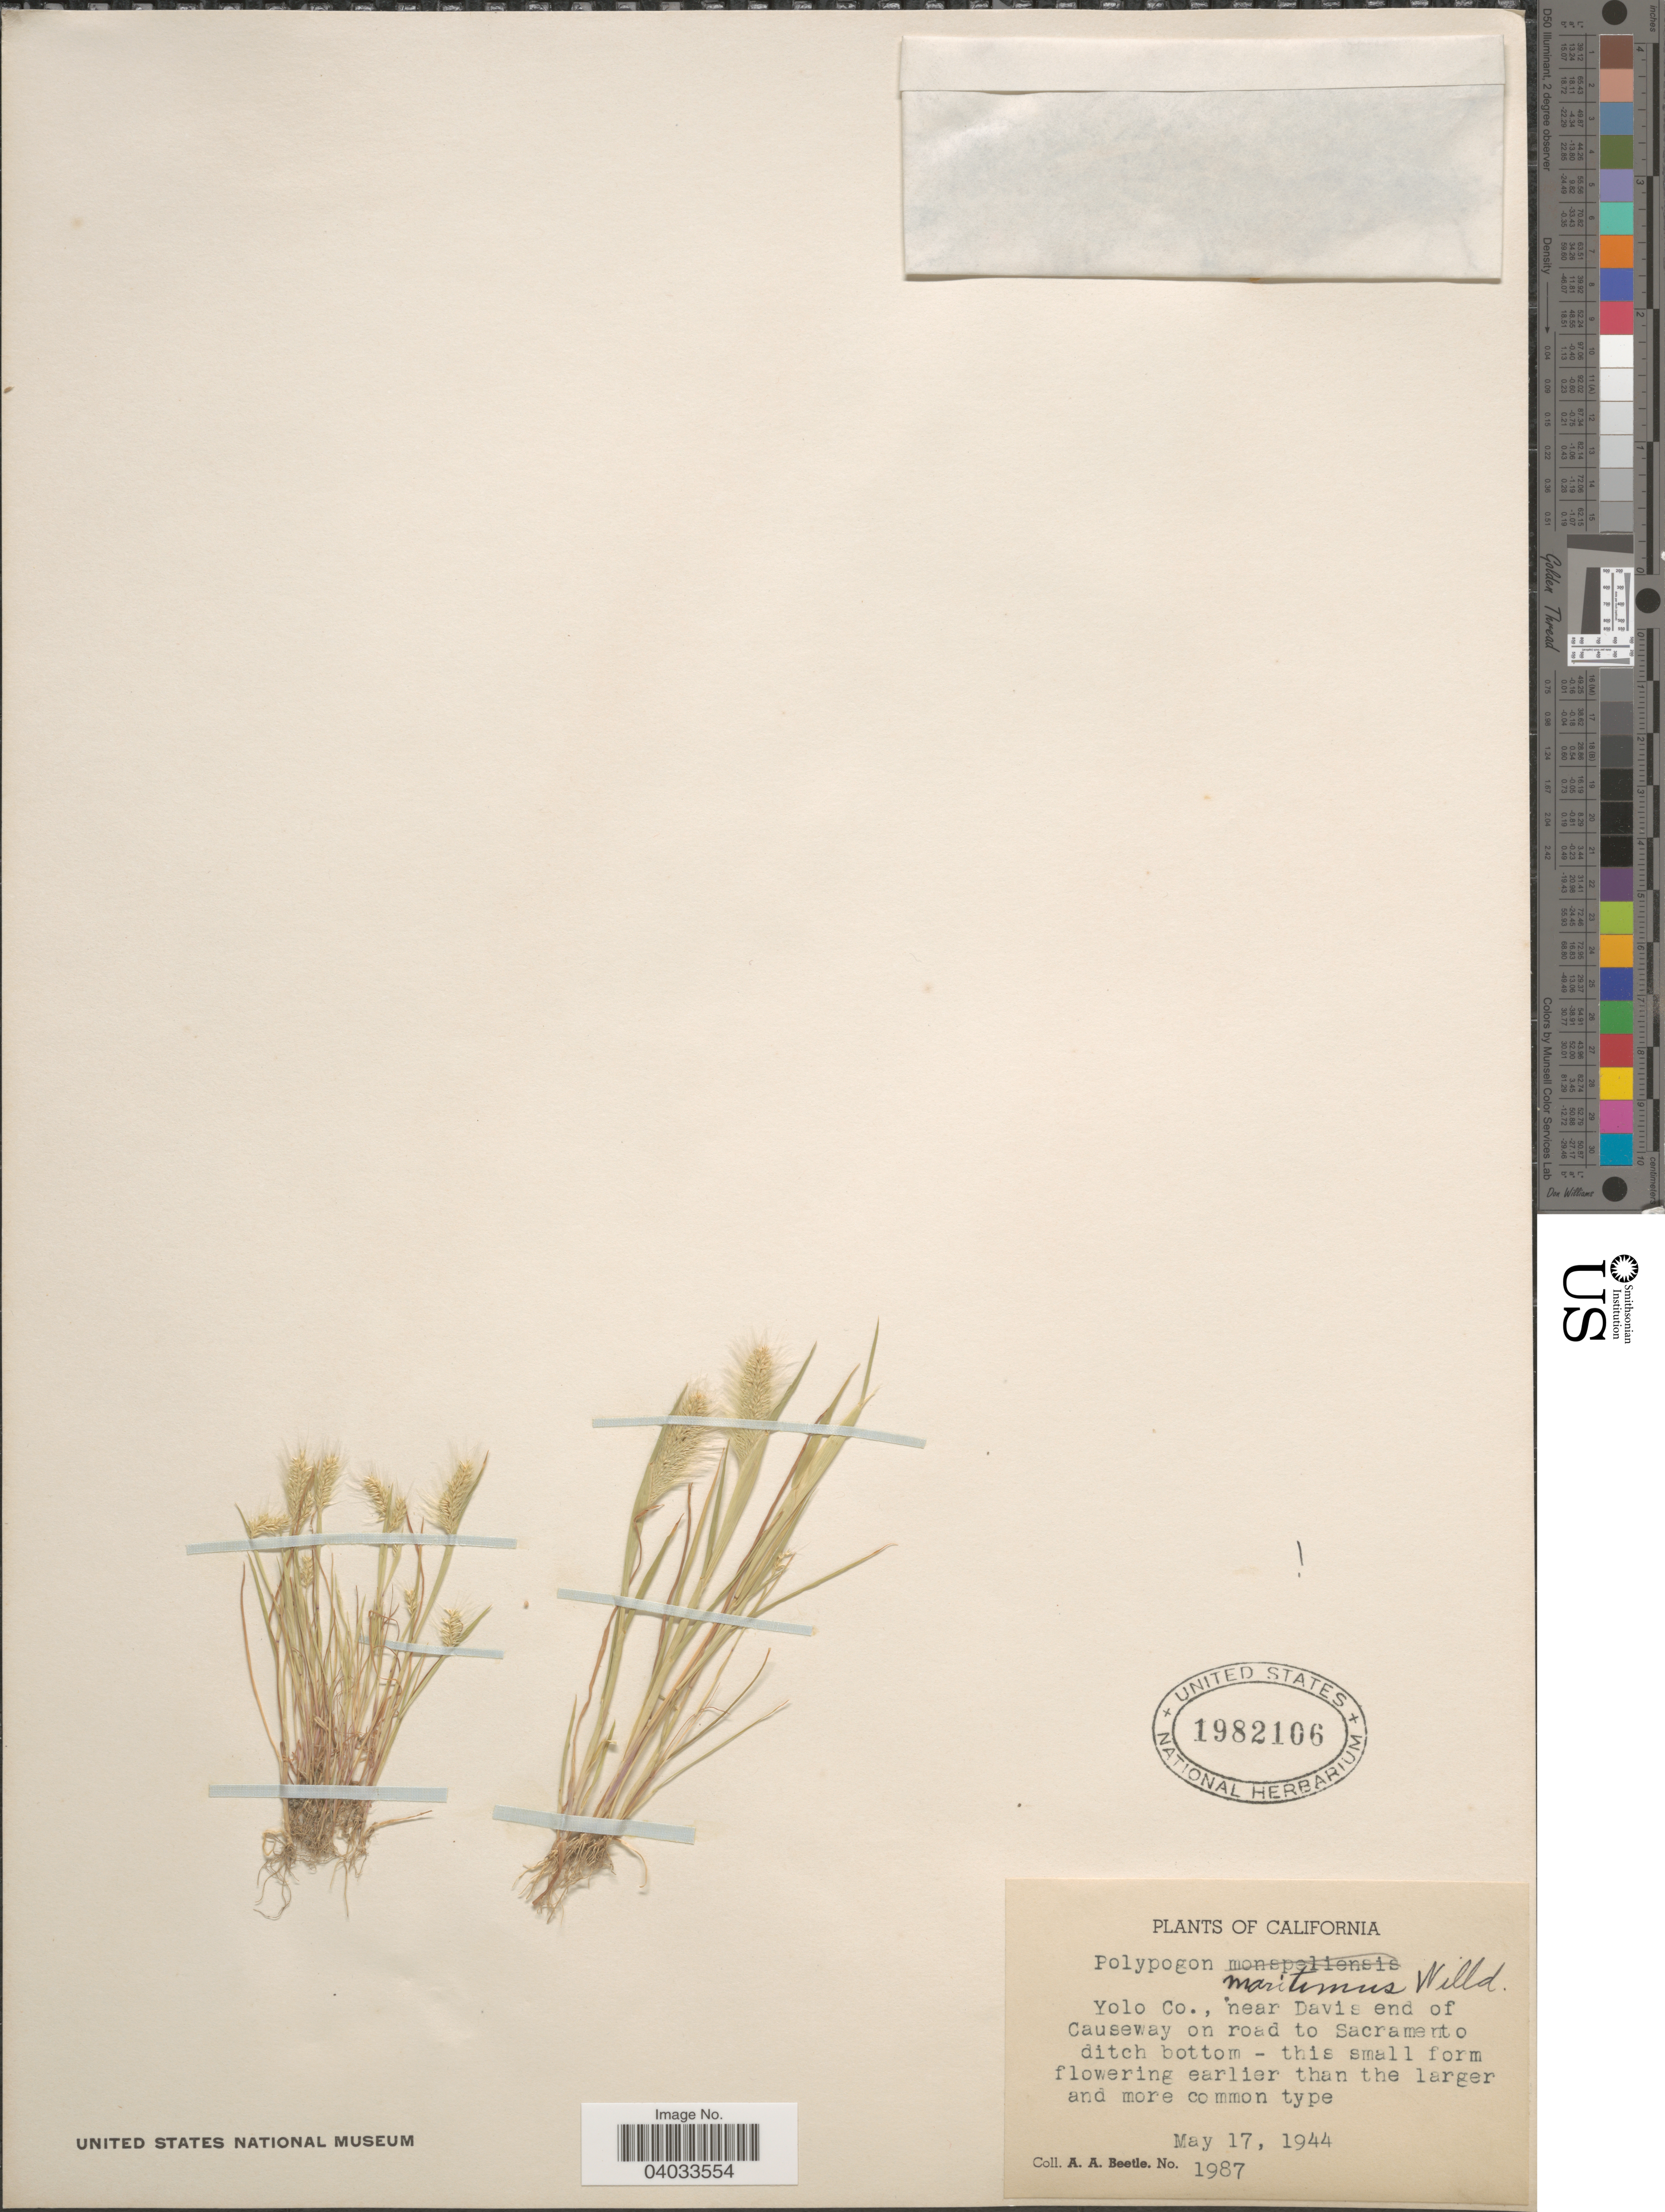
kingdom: Plantae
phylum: Tracheophyta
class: Liliopsida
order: Poales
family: Poaceae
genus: Polypogon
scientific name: Polypogon maritimus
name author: Willd.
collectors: A. A. Beetle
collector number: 1987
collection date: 1944-05-17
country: United States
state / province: California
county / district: Sacramento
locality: Yolo Co., near Davis end of Causeway on road to Sacramento ditch bottom.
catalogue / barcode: US 1982106